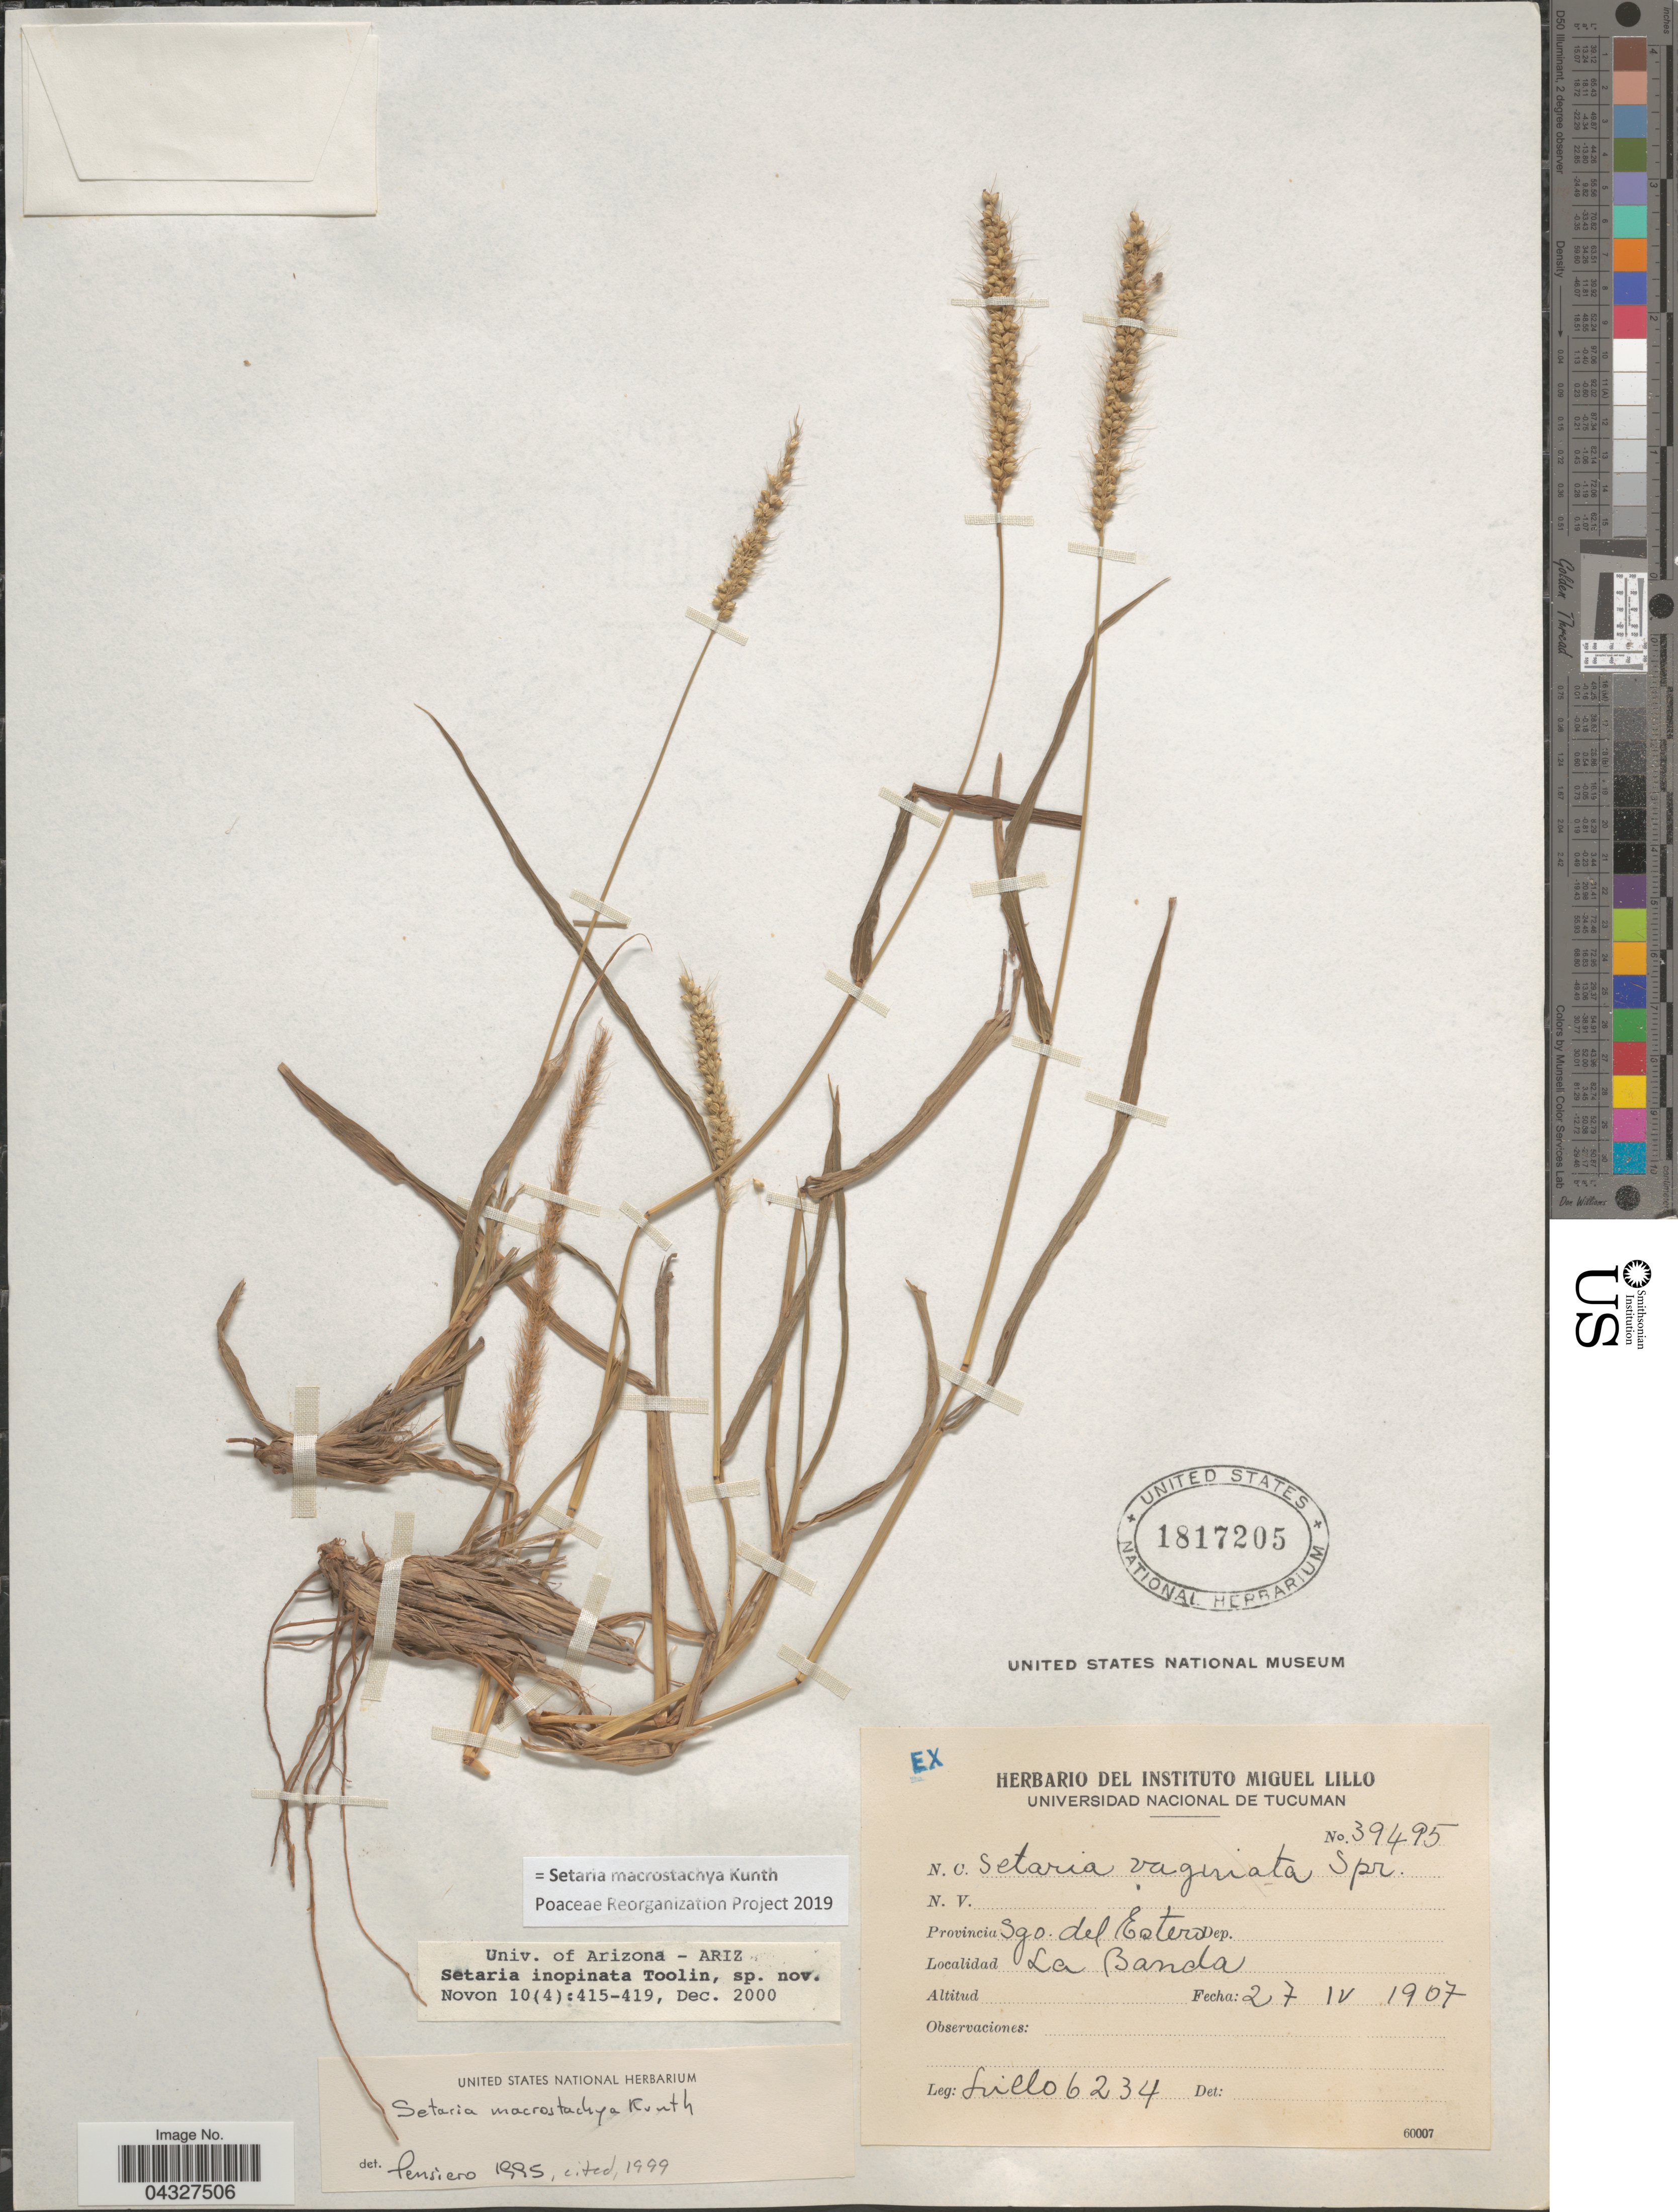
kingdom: Plantae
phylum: Tracheophyta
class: Liliopsida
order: Poales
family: Poaceae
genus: Setaria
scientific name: Setaria macrostachya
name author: Kunth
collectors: M. Lillo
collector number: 6234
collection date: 1907-04-27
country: Argentina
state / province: Santiago del Estero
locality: Sgo. del Estero. La Banda.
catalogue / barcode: US 1817205